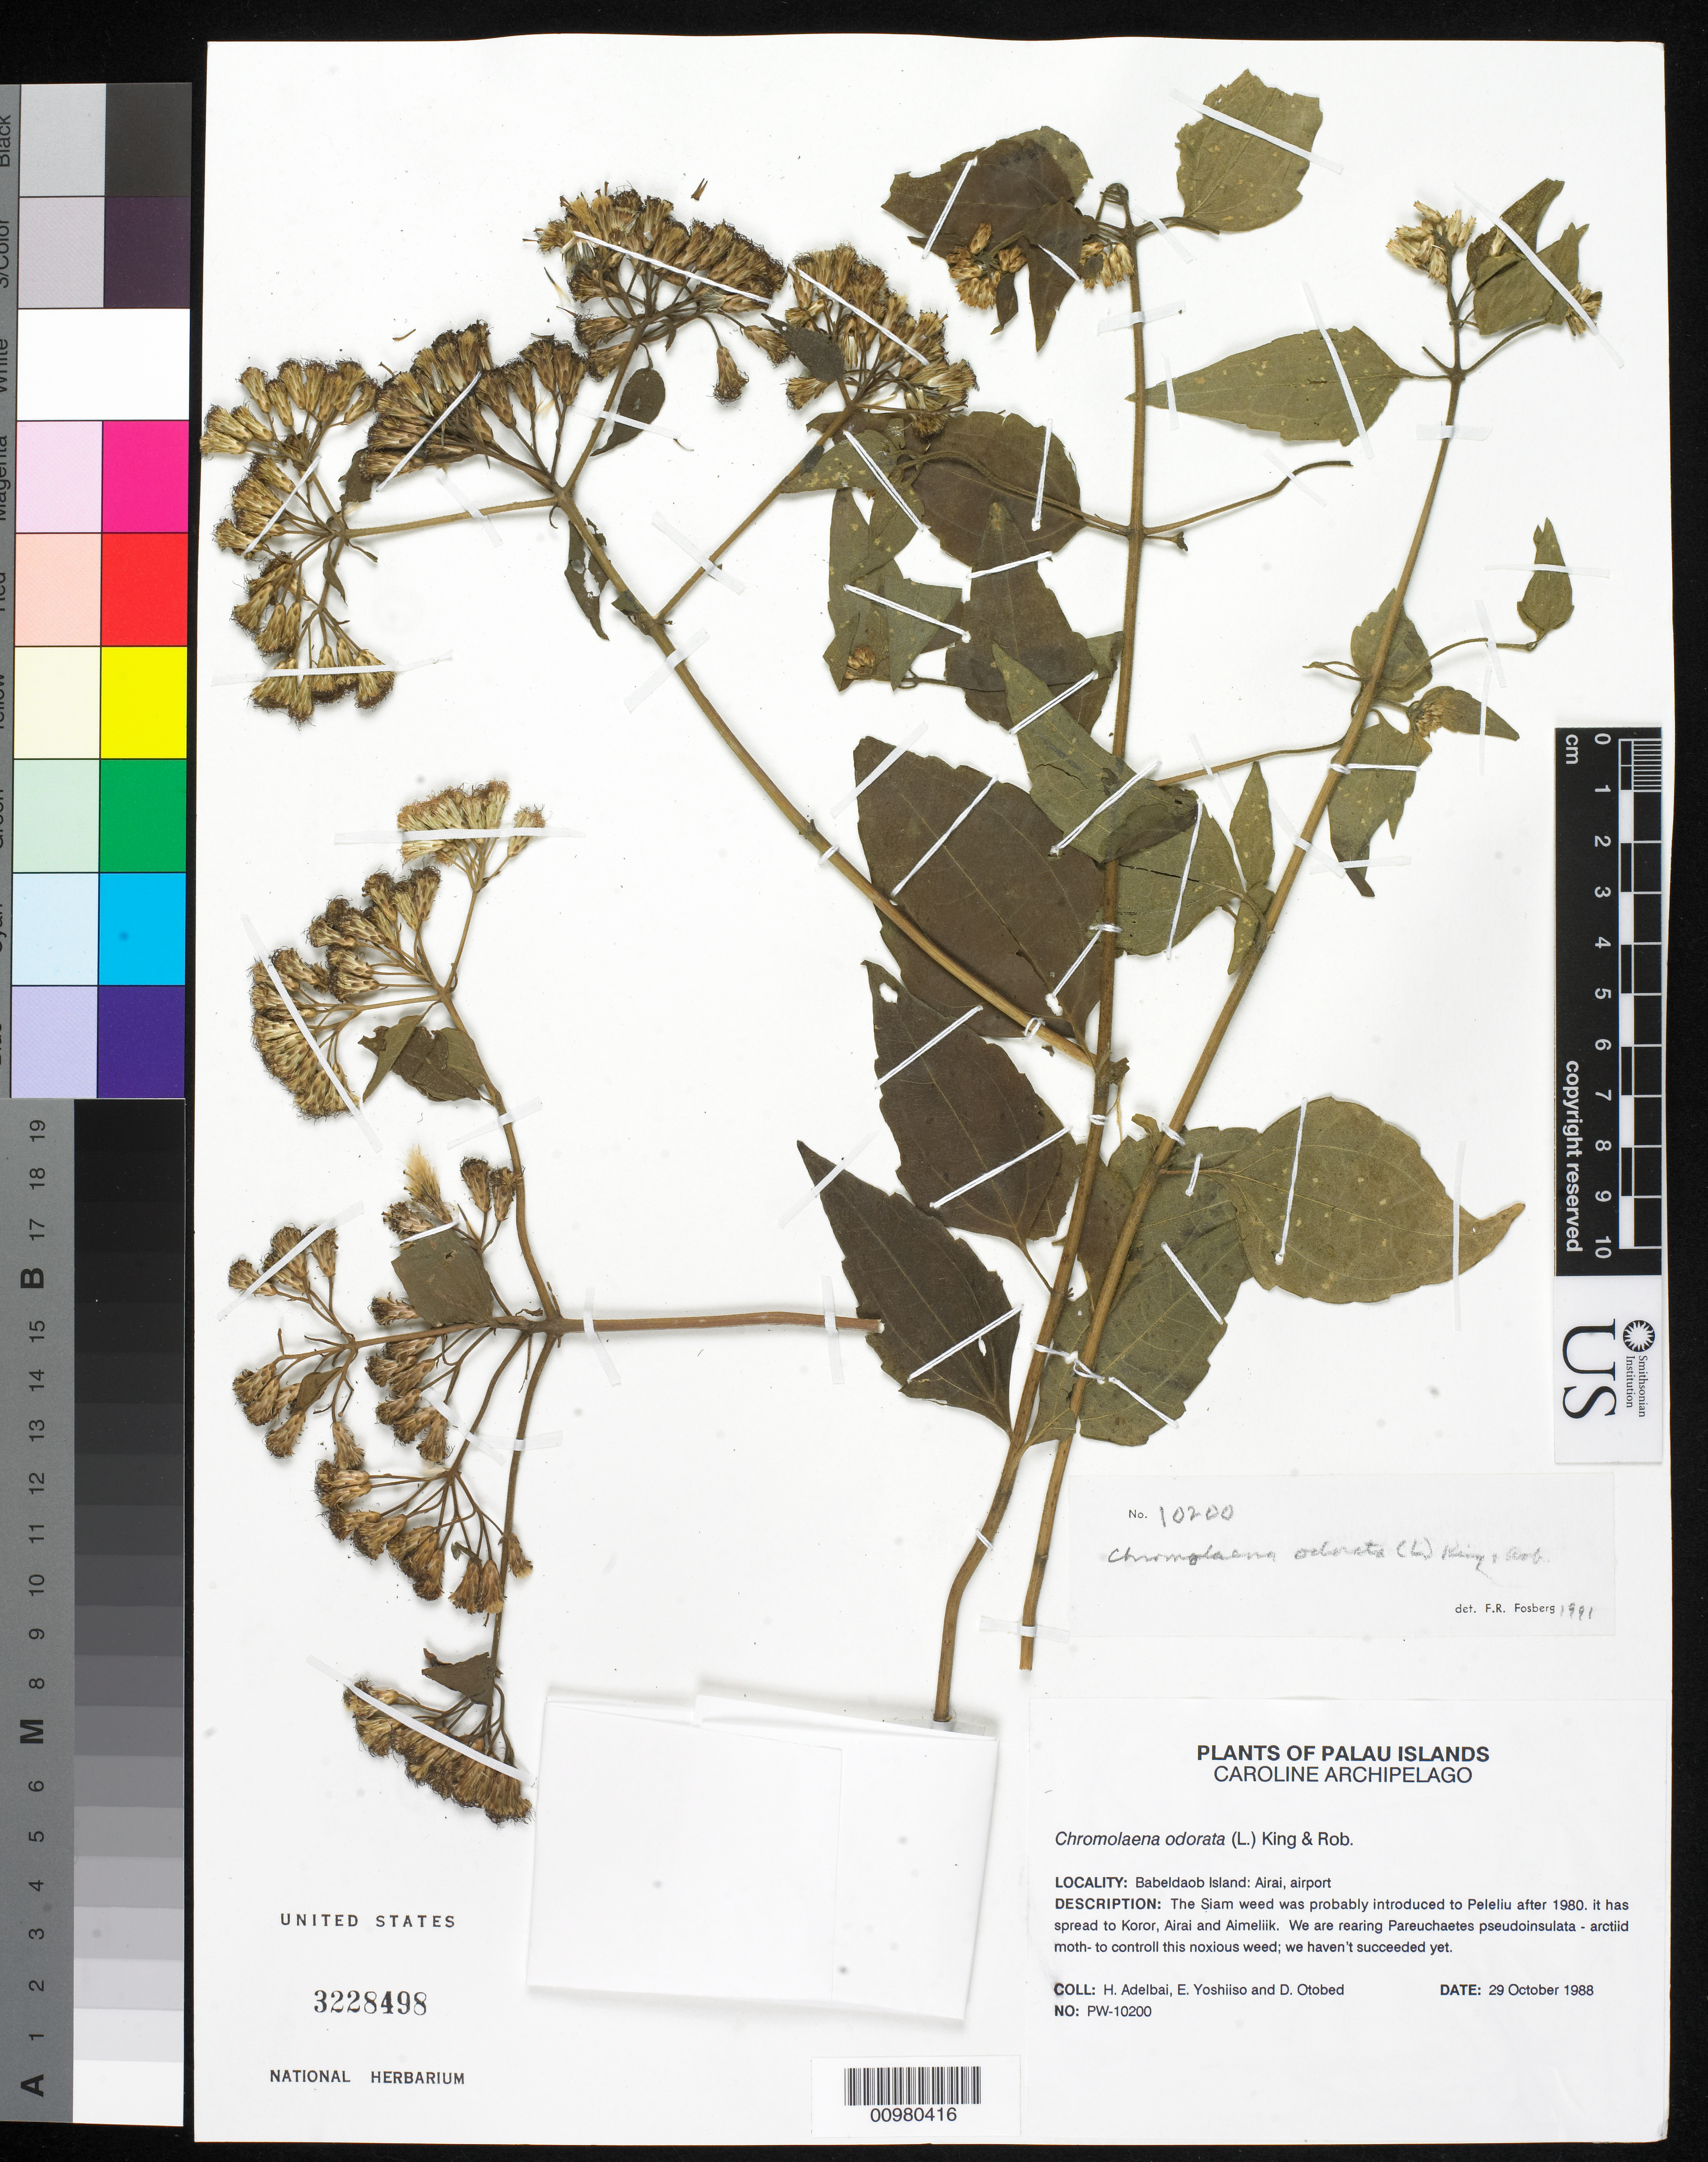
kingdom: Plantae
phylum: Tracheophyta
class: Magnoliopsida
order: Asterales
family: Asteraceae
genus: Chromolaena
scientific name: Chromolaena odorata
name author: (L.) R.M. King & H. Rob.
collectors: H. Adelbai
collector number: PW-10200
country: Palau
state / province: Airai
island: Babeldaob [Babelthuap]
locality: Airai, airport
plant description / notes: copied to EBDCS- VP Team Collector: Yoshiiso, E.; Otobed, D.O.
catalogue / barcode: US 3228498